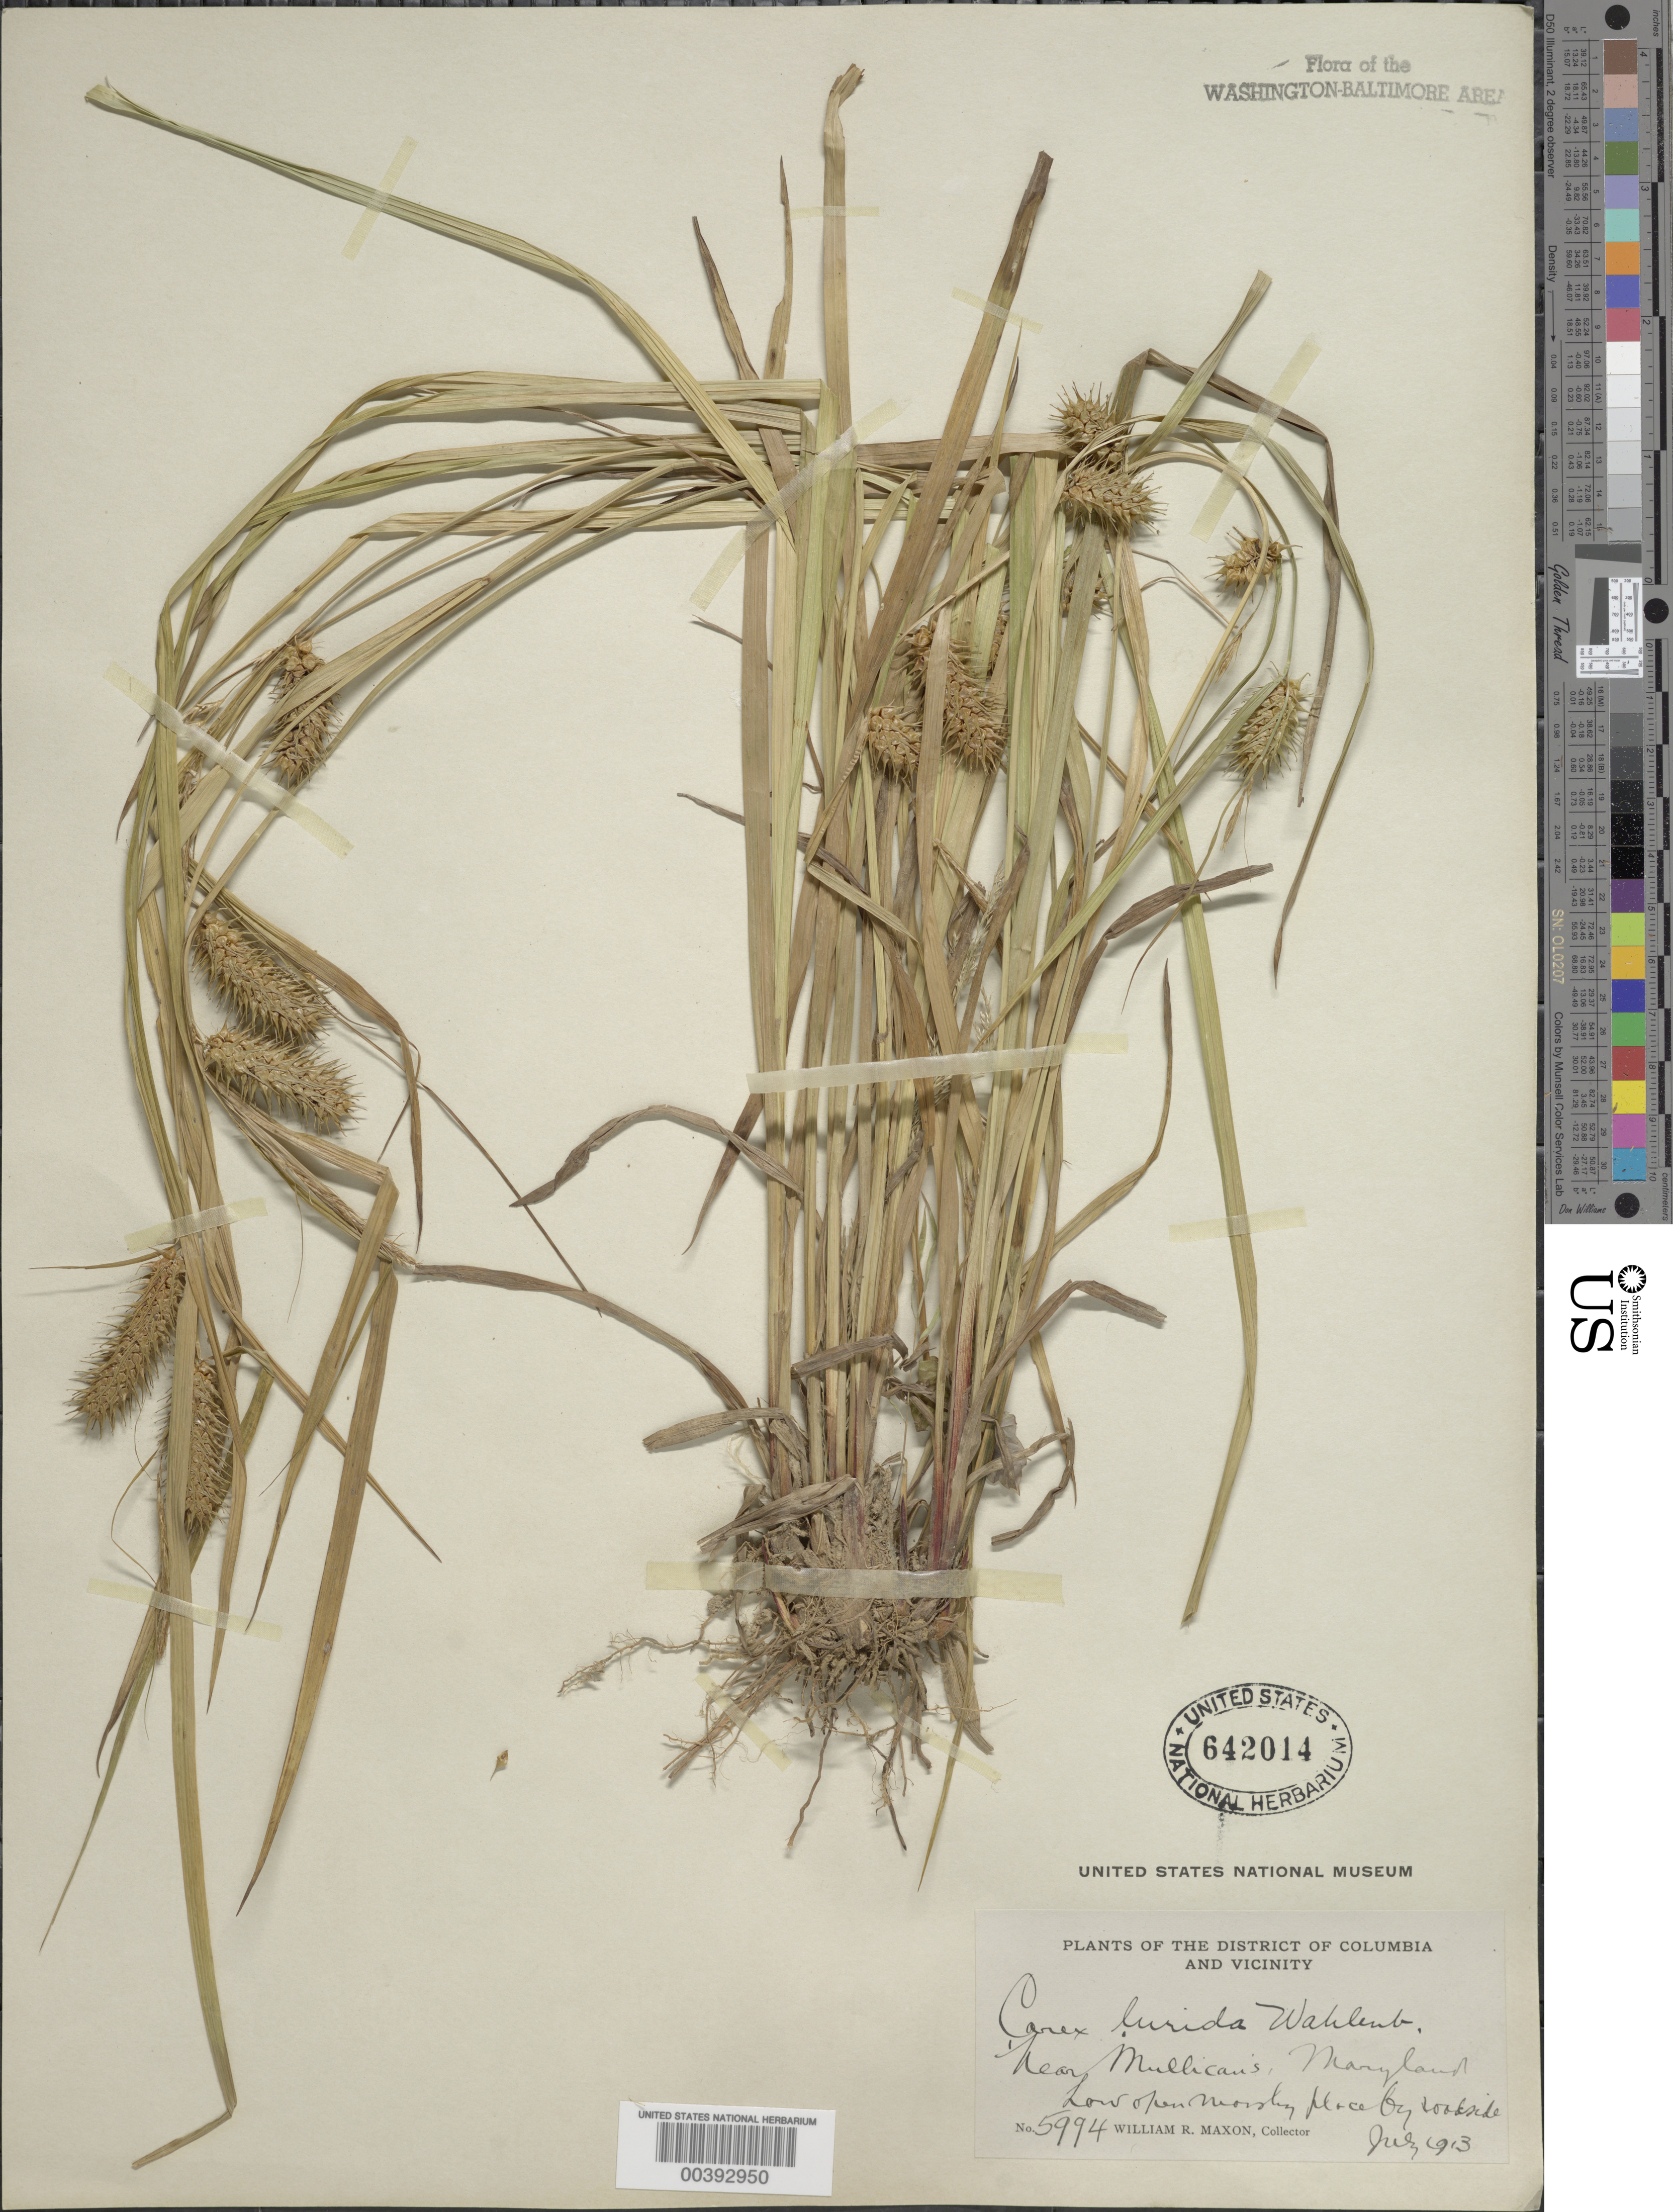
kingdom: Plantae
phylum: Tracheophyta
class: Liliopsida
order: Poales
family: Cyperaceae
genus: Carex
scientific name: Carex lurida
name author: Wahlenb.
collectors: W. R. Maxon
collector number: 5994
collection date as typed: Jul 1913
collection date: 1913-07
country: United States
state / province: Maryland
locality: Mullicans vicinity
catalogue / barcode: US 642014